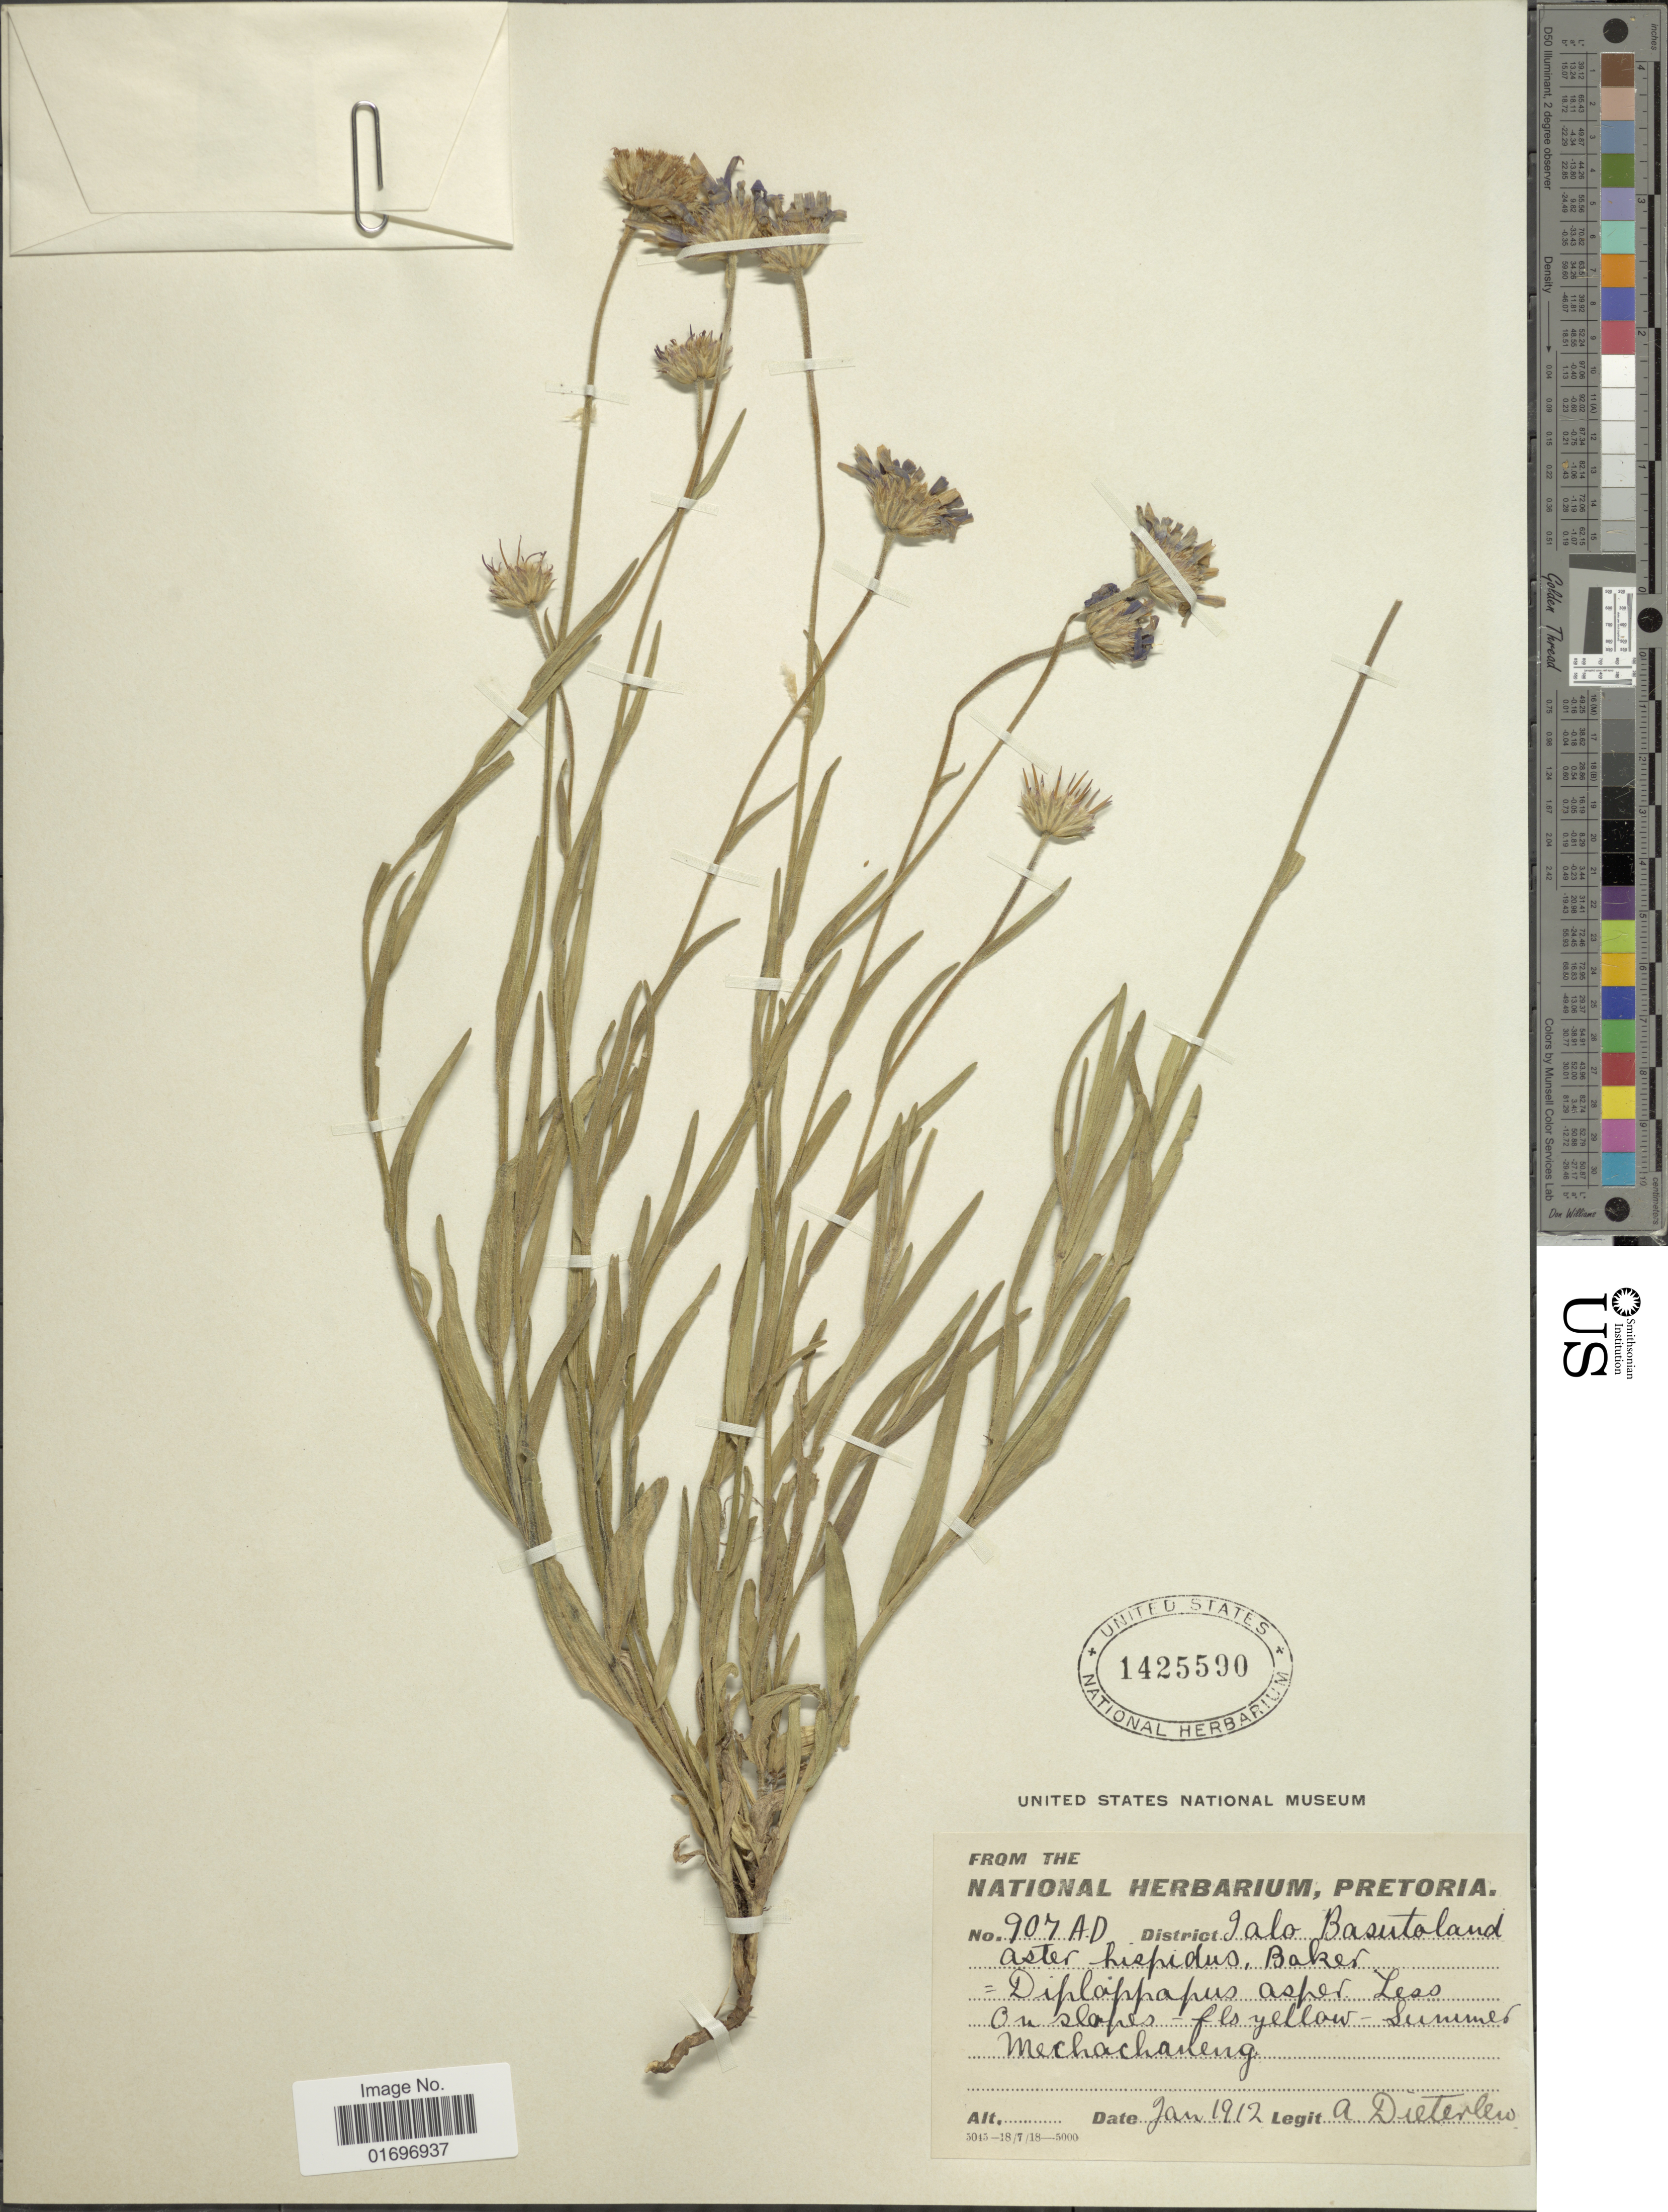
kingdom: Plantae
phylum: Tracheophyta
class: Magnoliopsida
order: Asterales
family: Asteraceae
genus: Aster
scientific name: Aster hispidus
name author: Thunb.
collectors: A. Dieterlen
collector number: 907AD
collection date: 1912-01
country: Lesotho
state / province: Butha-Buthe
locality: District Jalo Basutoland. [interpreted]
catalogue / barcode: US 1425590